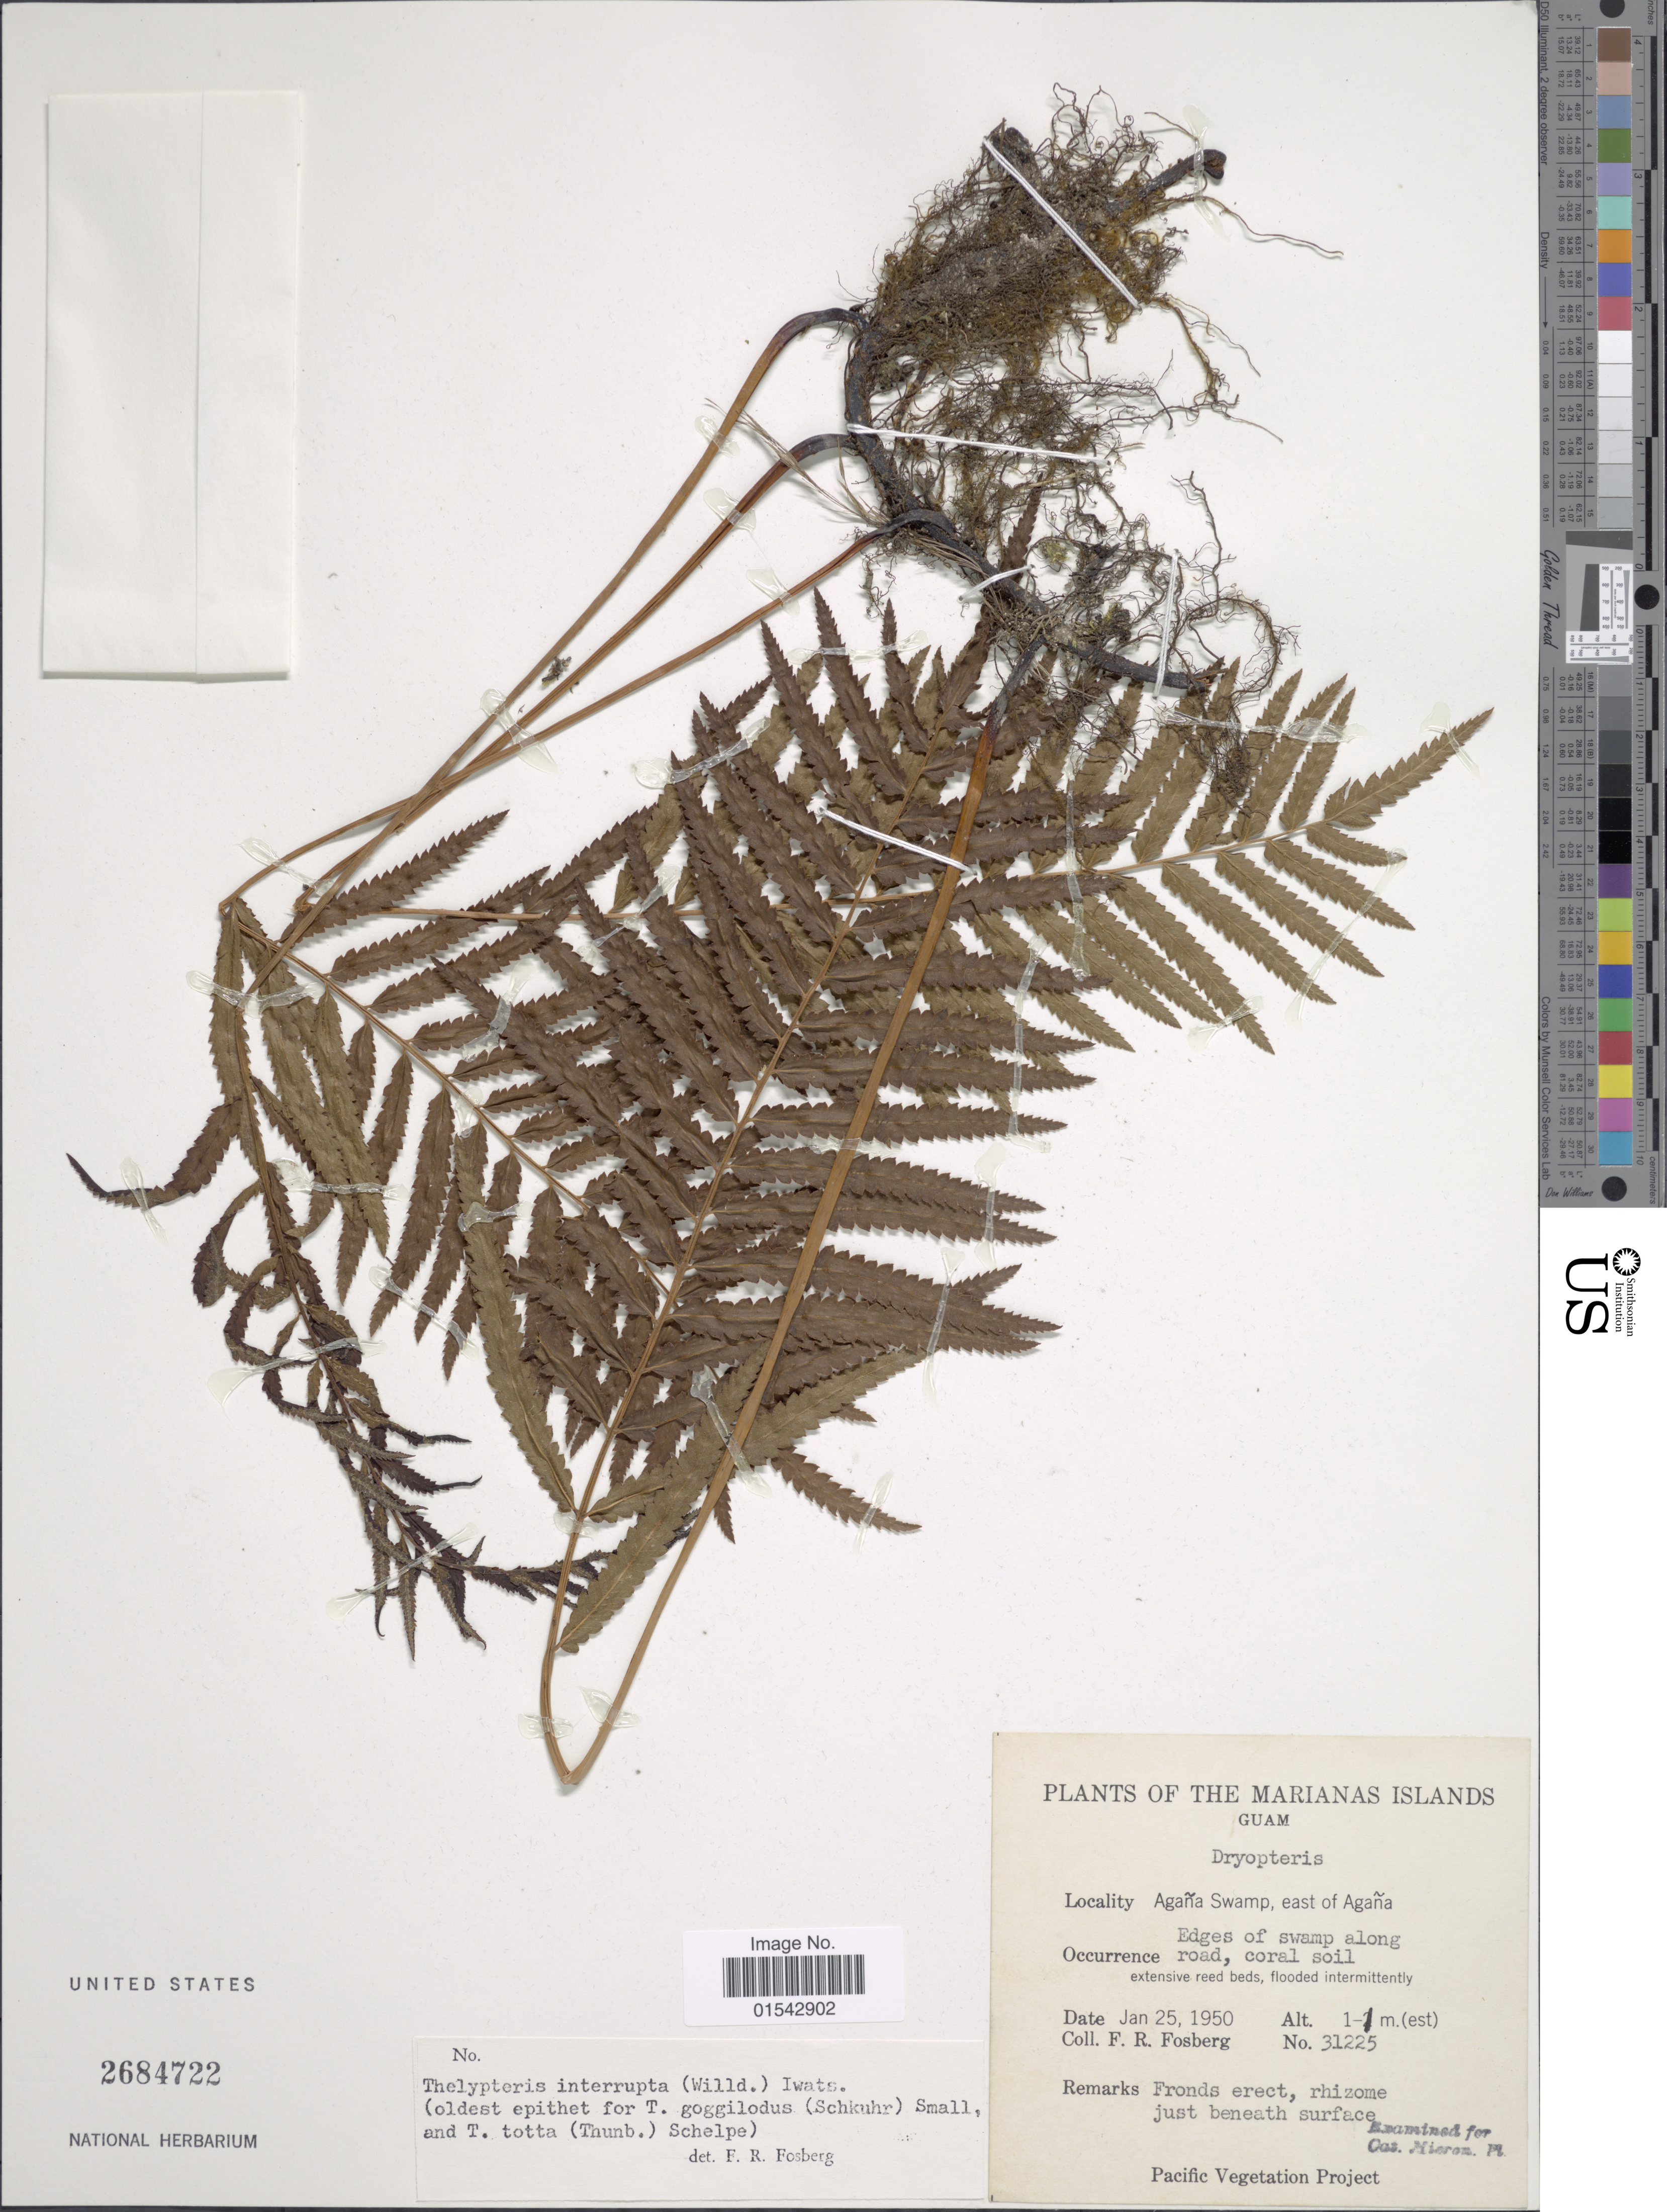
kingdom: Plantae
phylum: Tracheophyta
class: Polypodiopsida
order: Polypodiales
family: Thelypteridaceae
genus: Cyclosorus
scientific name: Cyclosorus interruptus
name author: (Willd.) H. Itô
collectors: F. R. Fosberg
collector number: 31225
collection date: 1950-01-25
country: Guam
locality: Marianas Islands, Guam, Agana Swamp, East of Agana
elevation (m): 1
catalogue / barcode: US 2684722